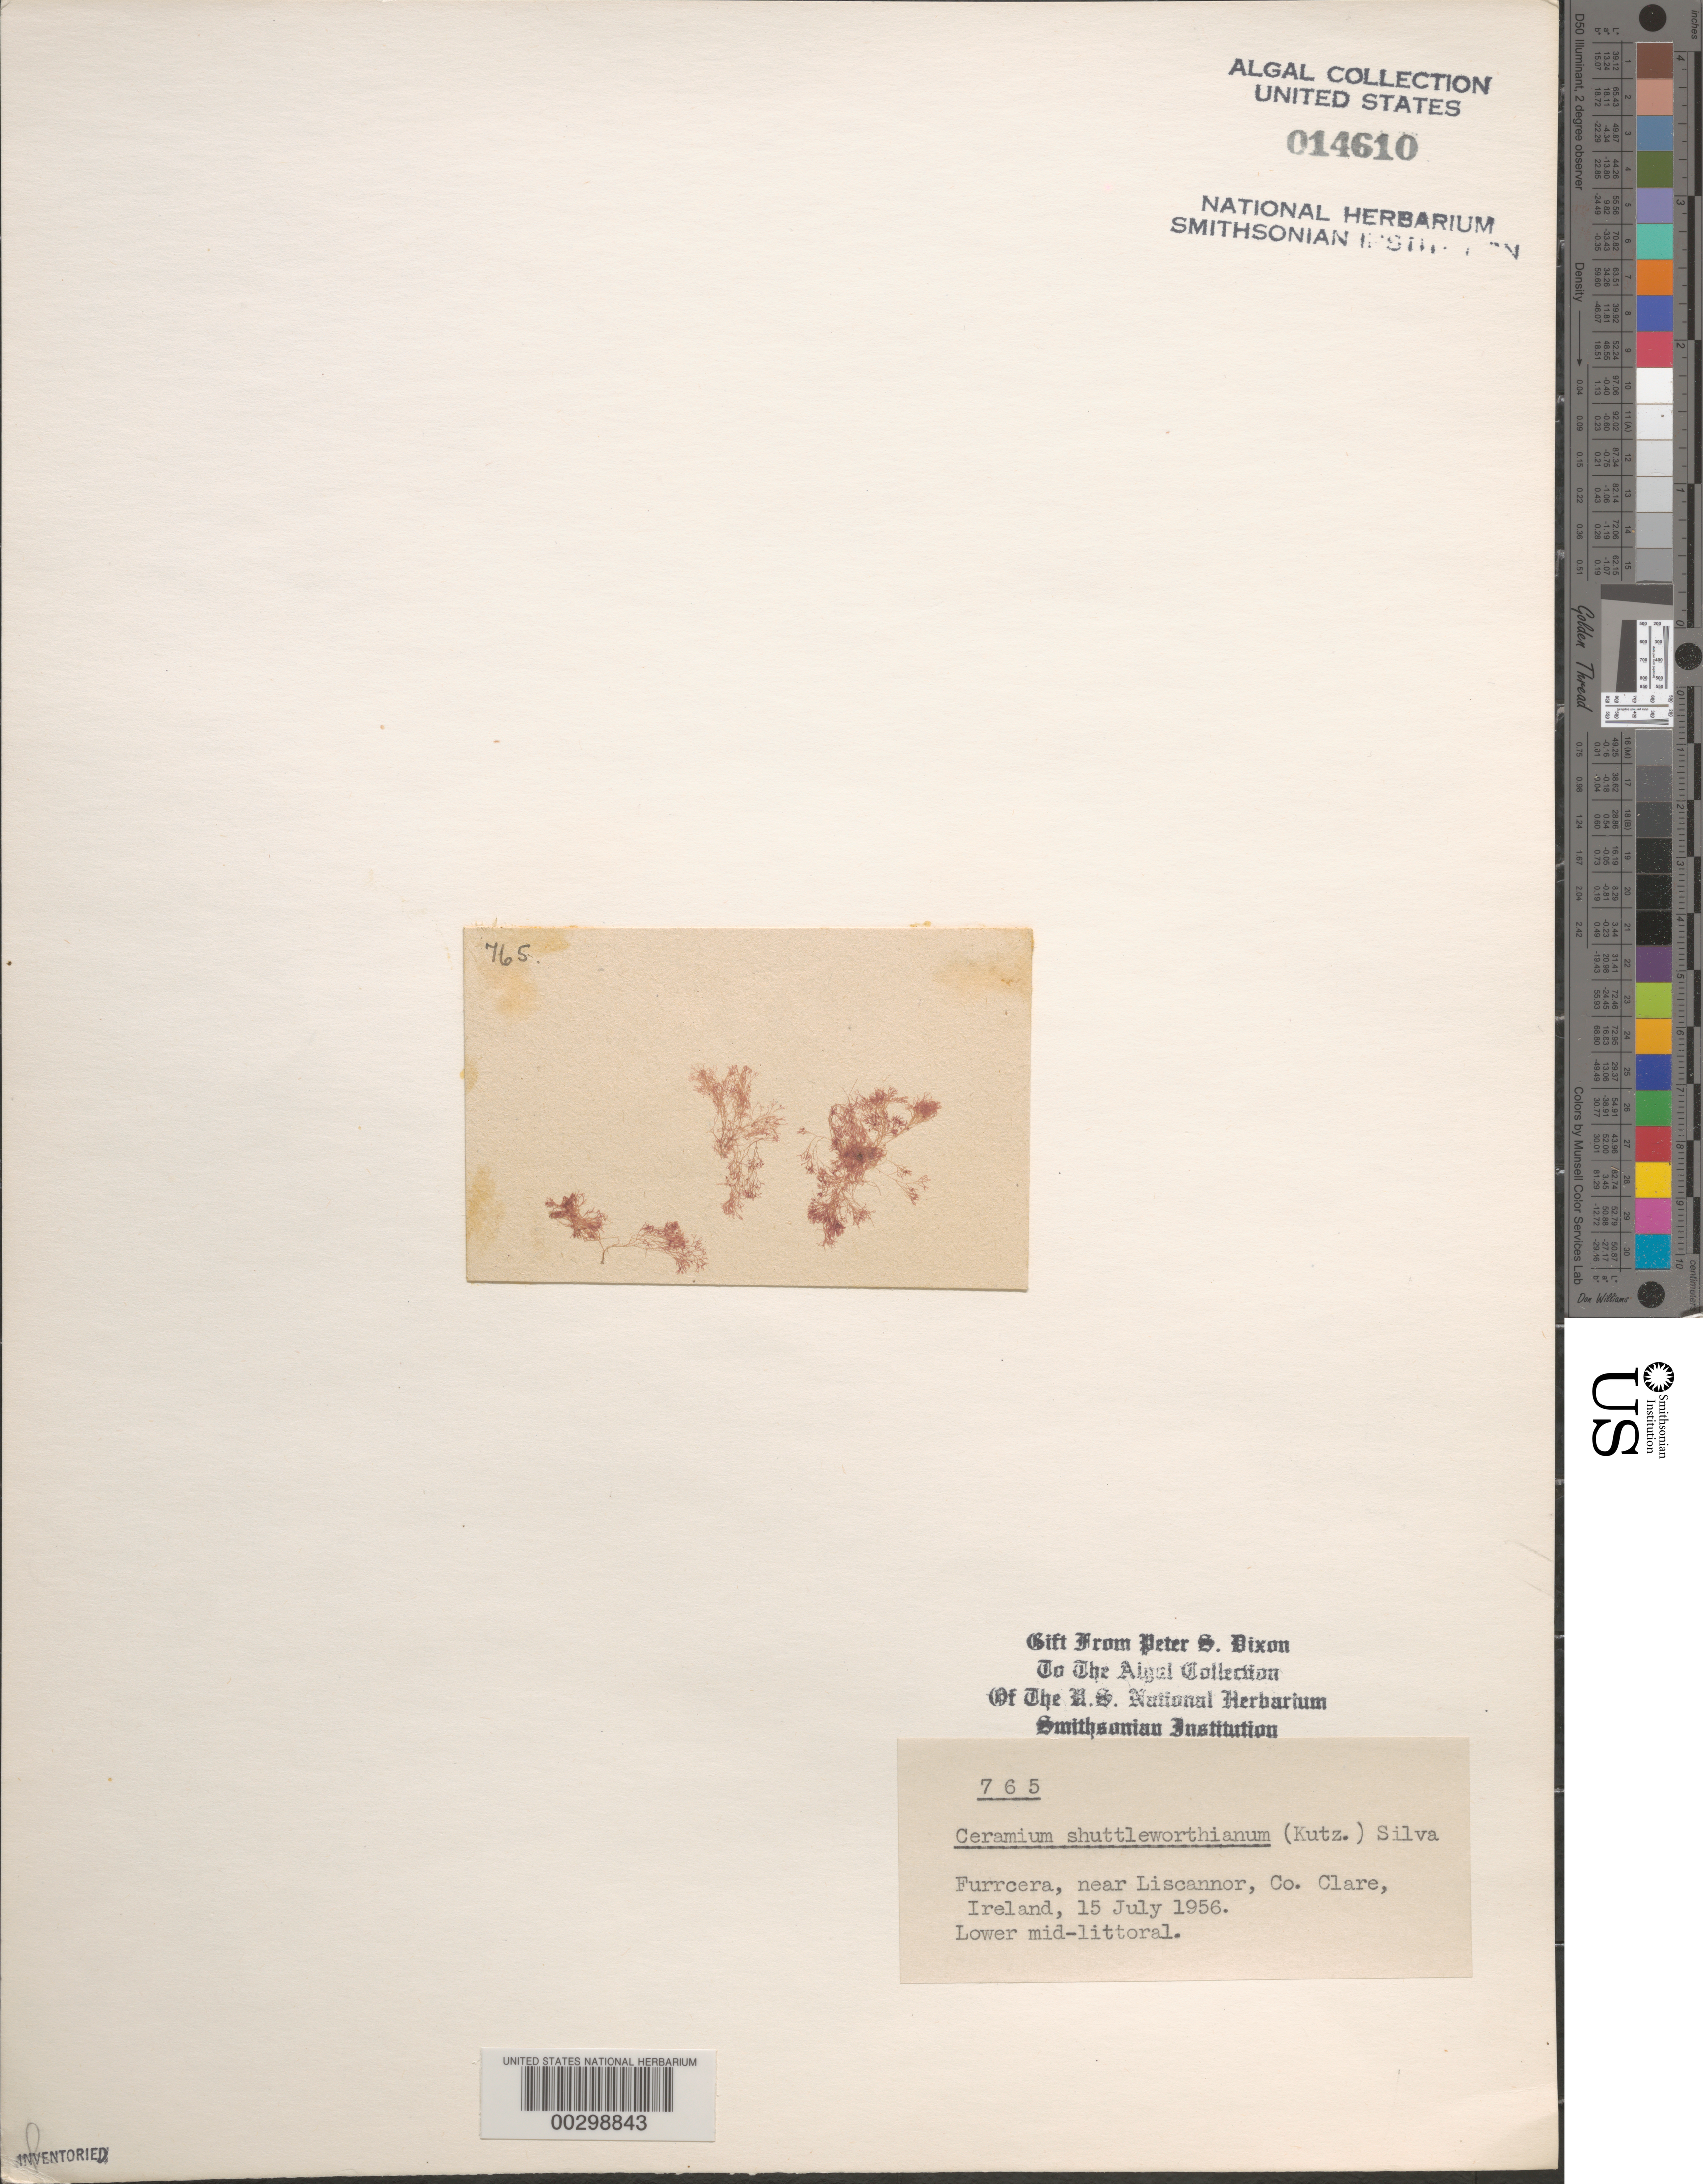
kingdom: Plantae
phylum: Rhodophyta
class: Florideophyceae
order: Ceramiales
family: Ceramiaceae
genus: Ceramium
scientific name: Ceramium shuttleworthianum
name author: (Kütz.) Rabenh.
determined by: Dixon, P. S.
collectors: P. S. Dixon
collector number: PSD 765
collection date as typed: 15 Jul 1956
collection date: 1956-07-15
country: Ireland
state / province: Munster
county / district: Clare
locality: Furrcera, near Liscannor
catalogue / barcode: US 14610